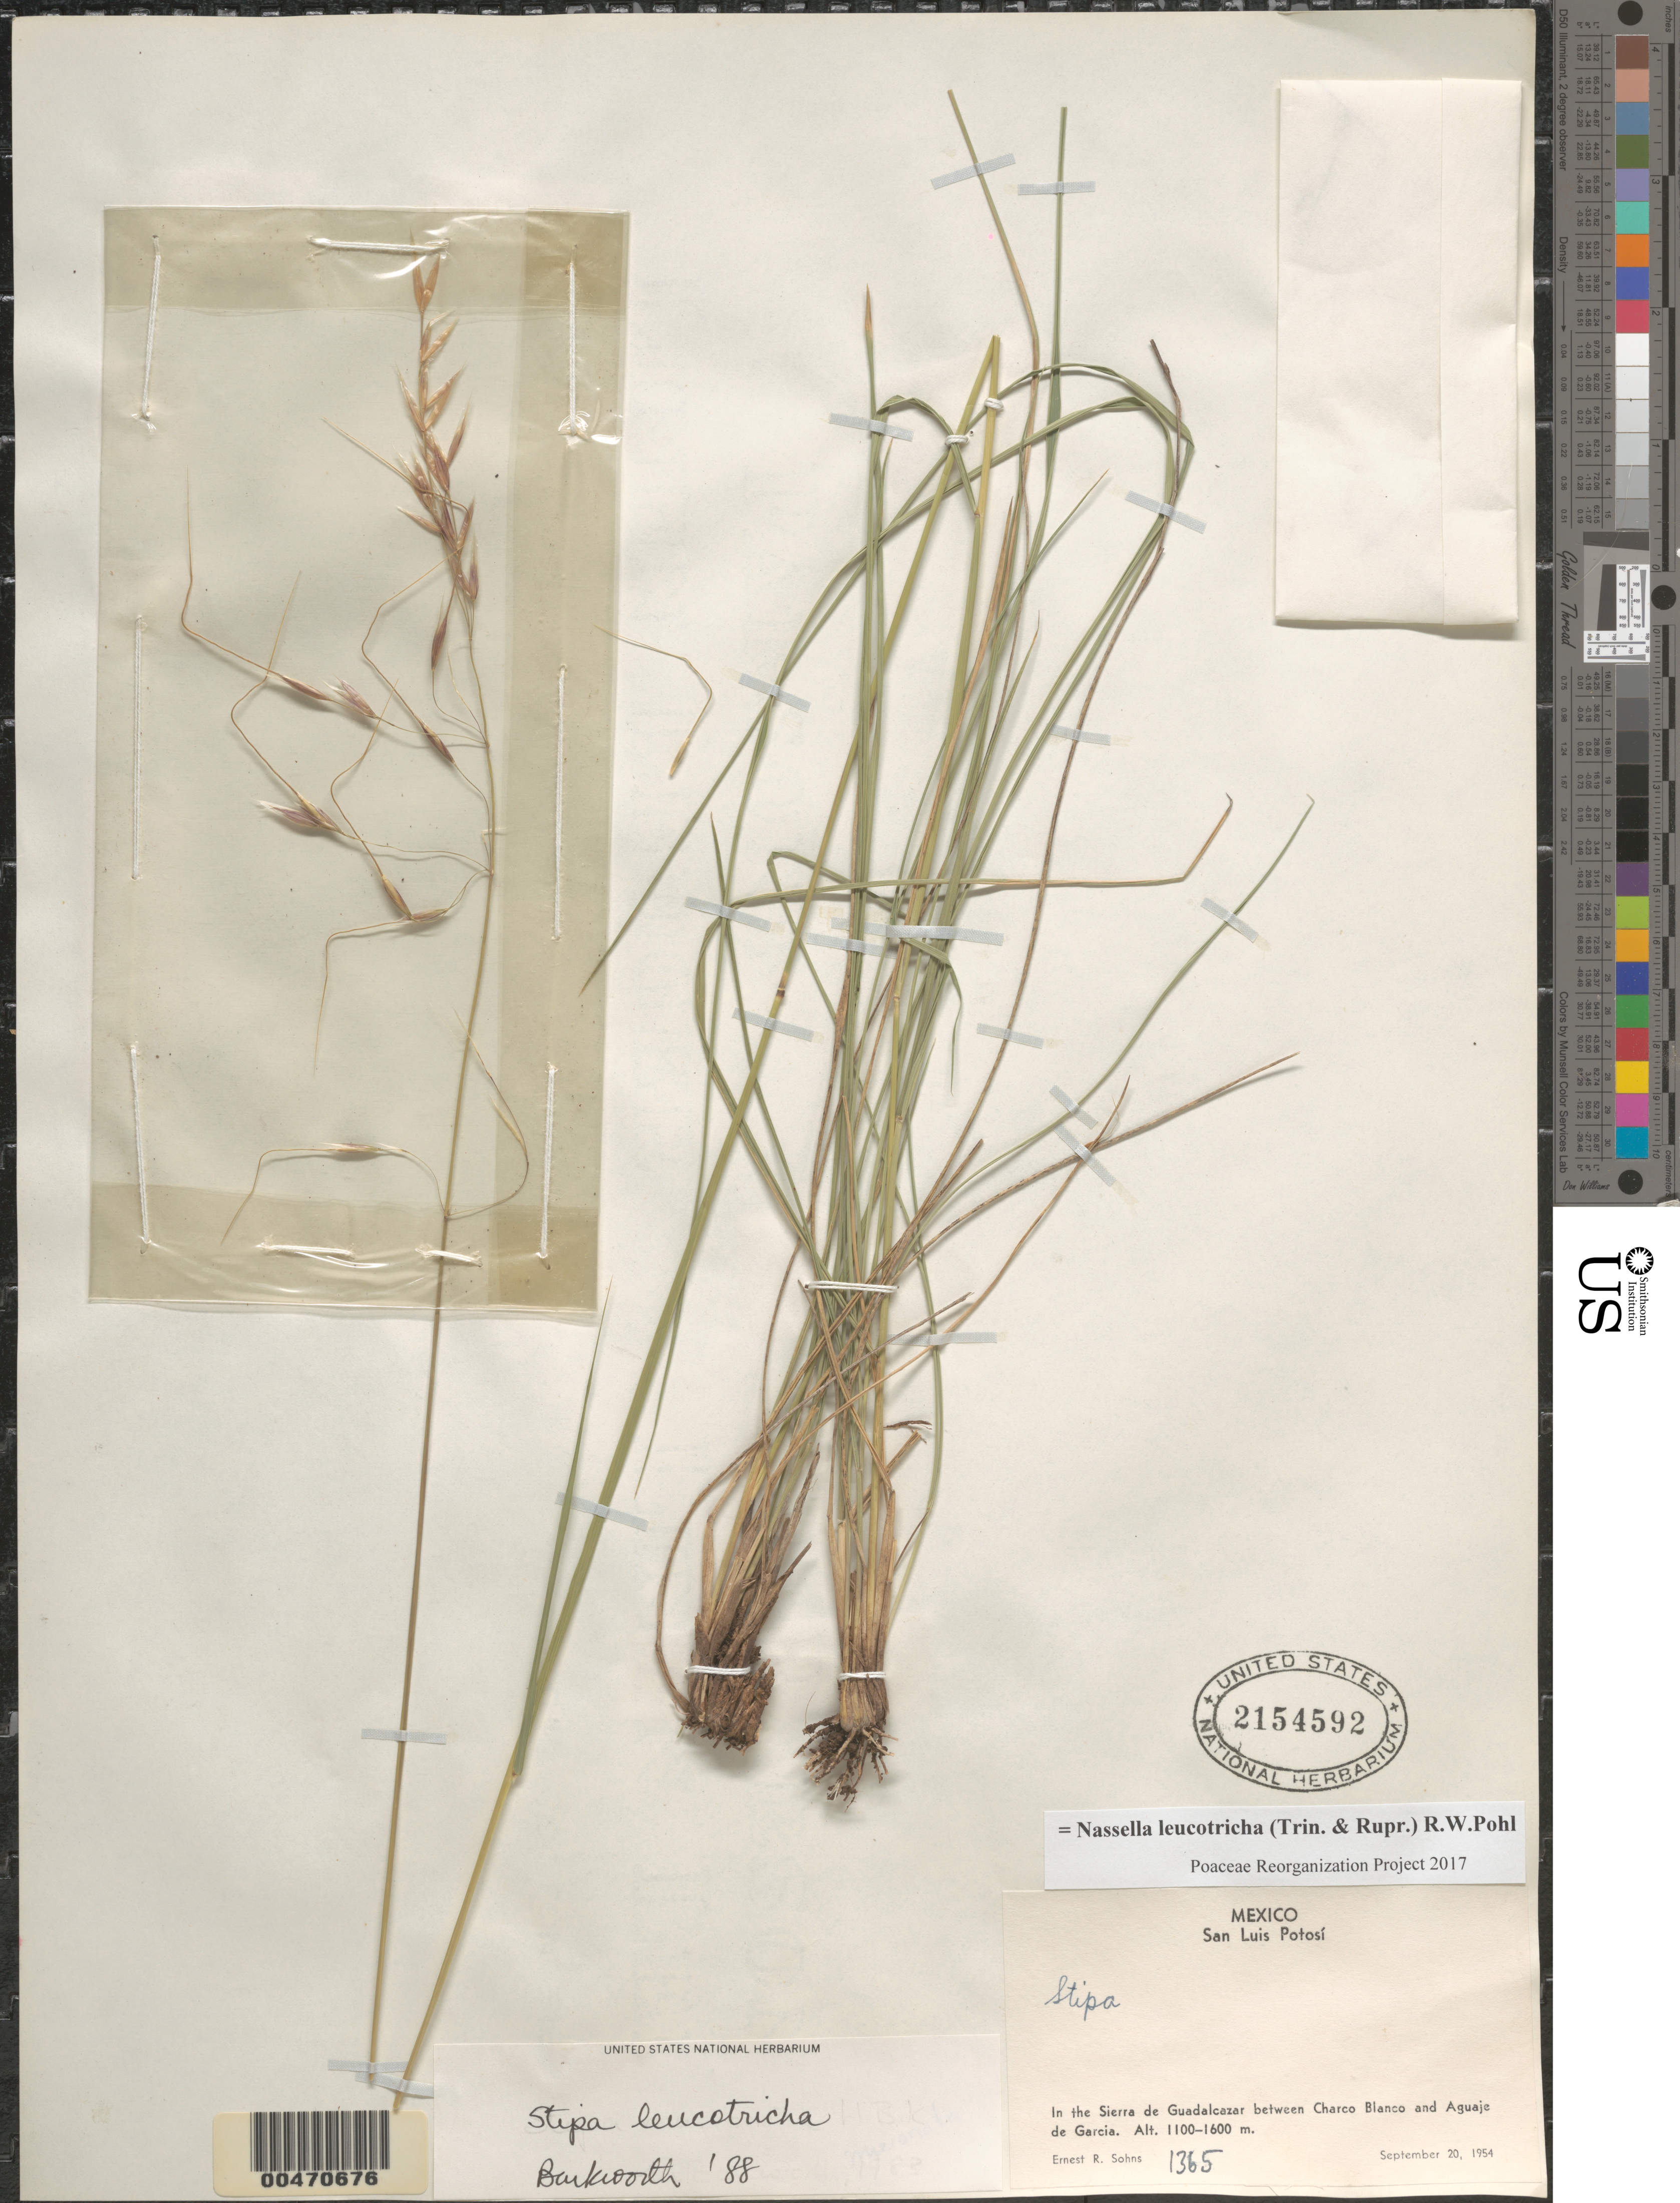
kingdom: Plantae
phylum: Tracheophyta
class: Liliopsida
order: Poales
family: Poaceae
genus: Nassella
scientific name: Nassella leucotricha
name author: (Trin. & Rupr.) R.W. Pohl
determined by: Poaceae Reorganization Project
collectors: E. R. Sohns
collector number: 1365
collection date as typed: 20 Sep 1954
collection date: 1954-09-20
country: Mexico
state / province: San Luis Potosi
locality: In the Sierra de Guadalcazar between Charco Blanco & Aguaje de Garcia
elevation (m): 1100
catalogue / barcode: US 2154592